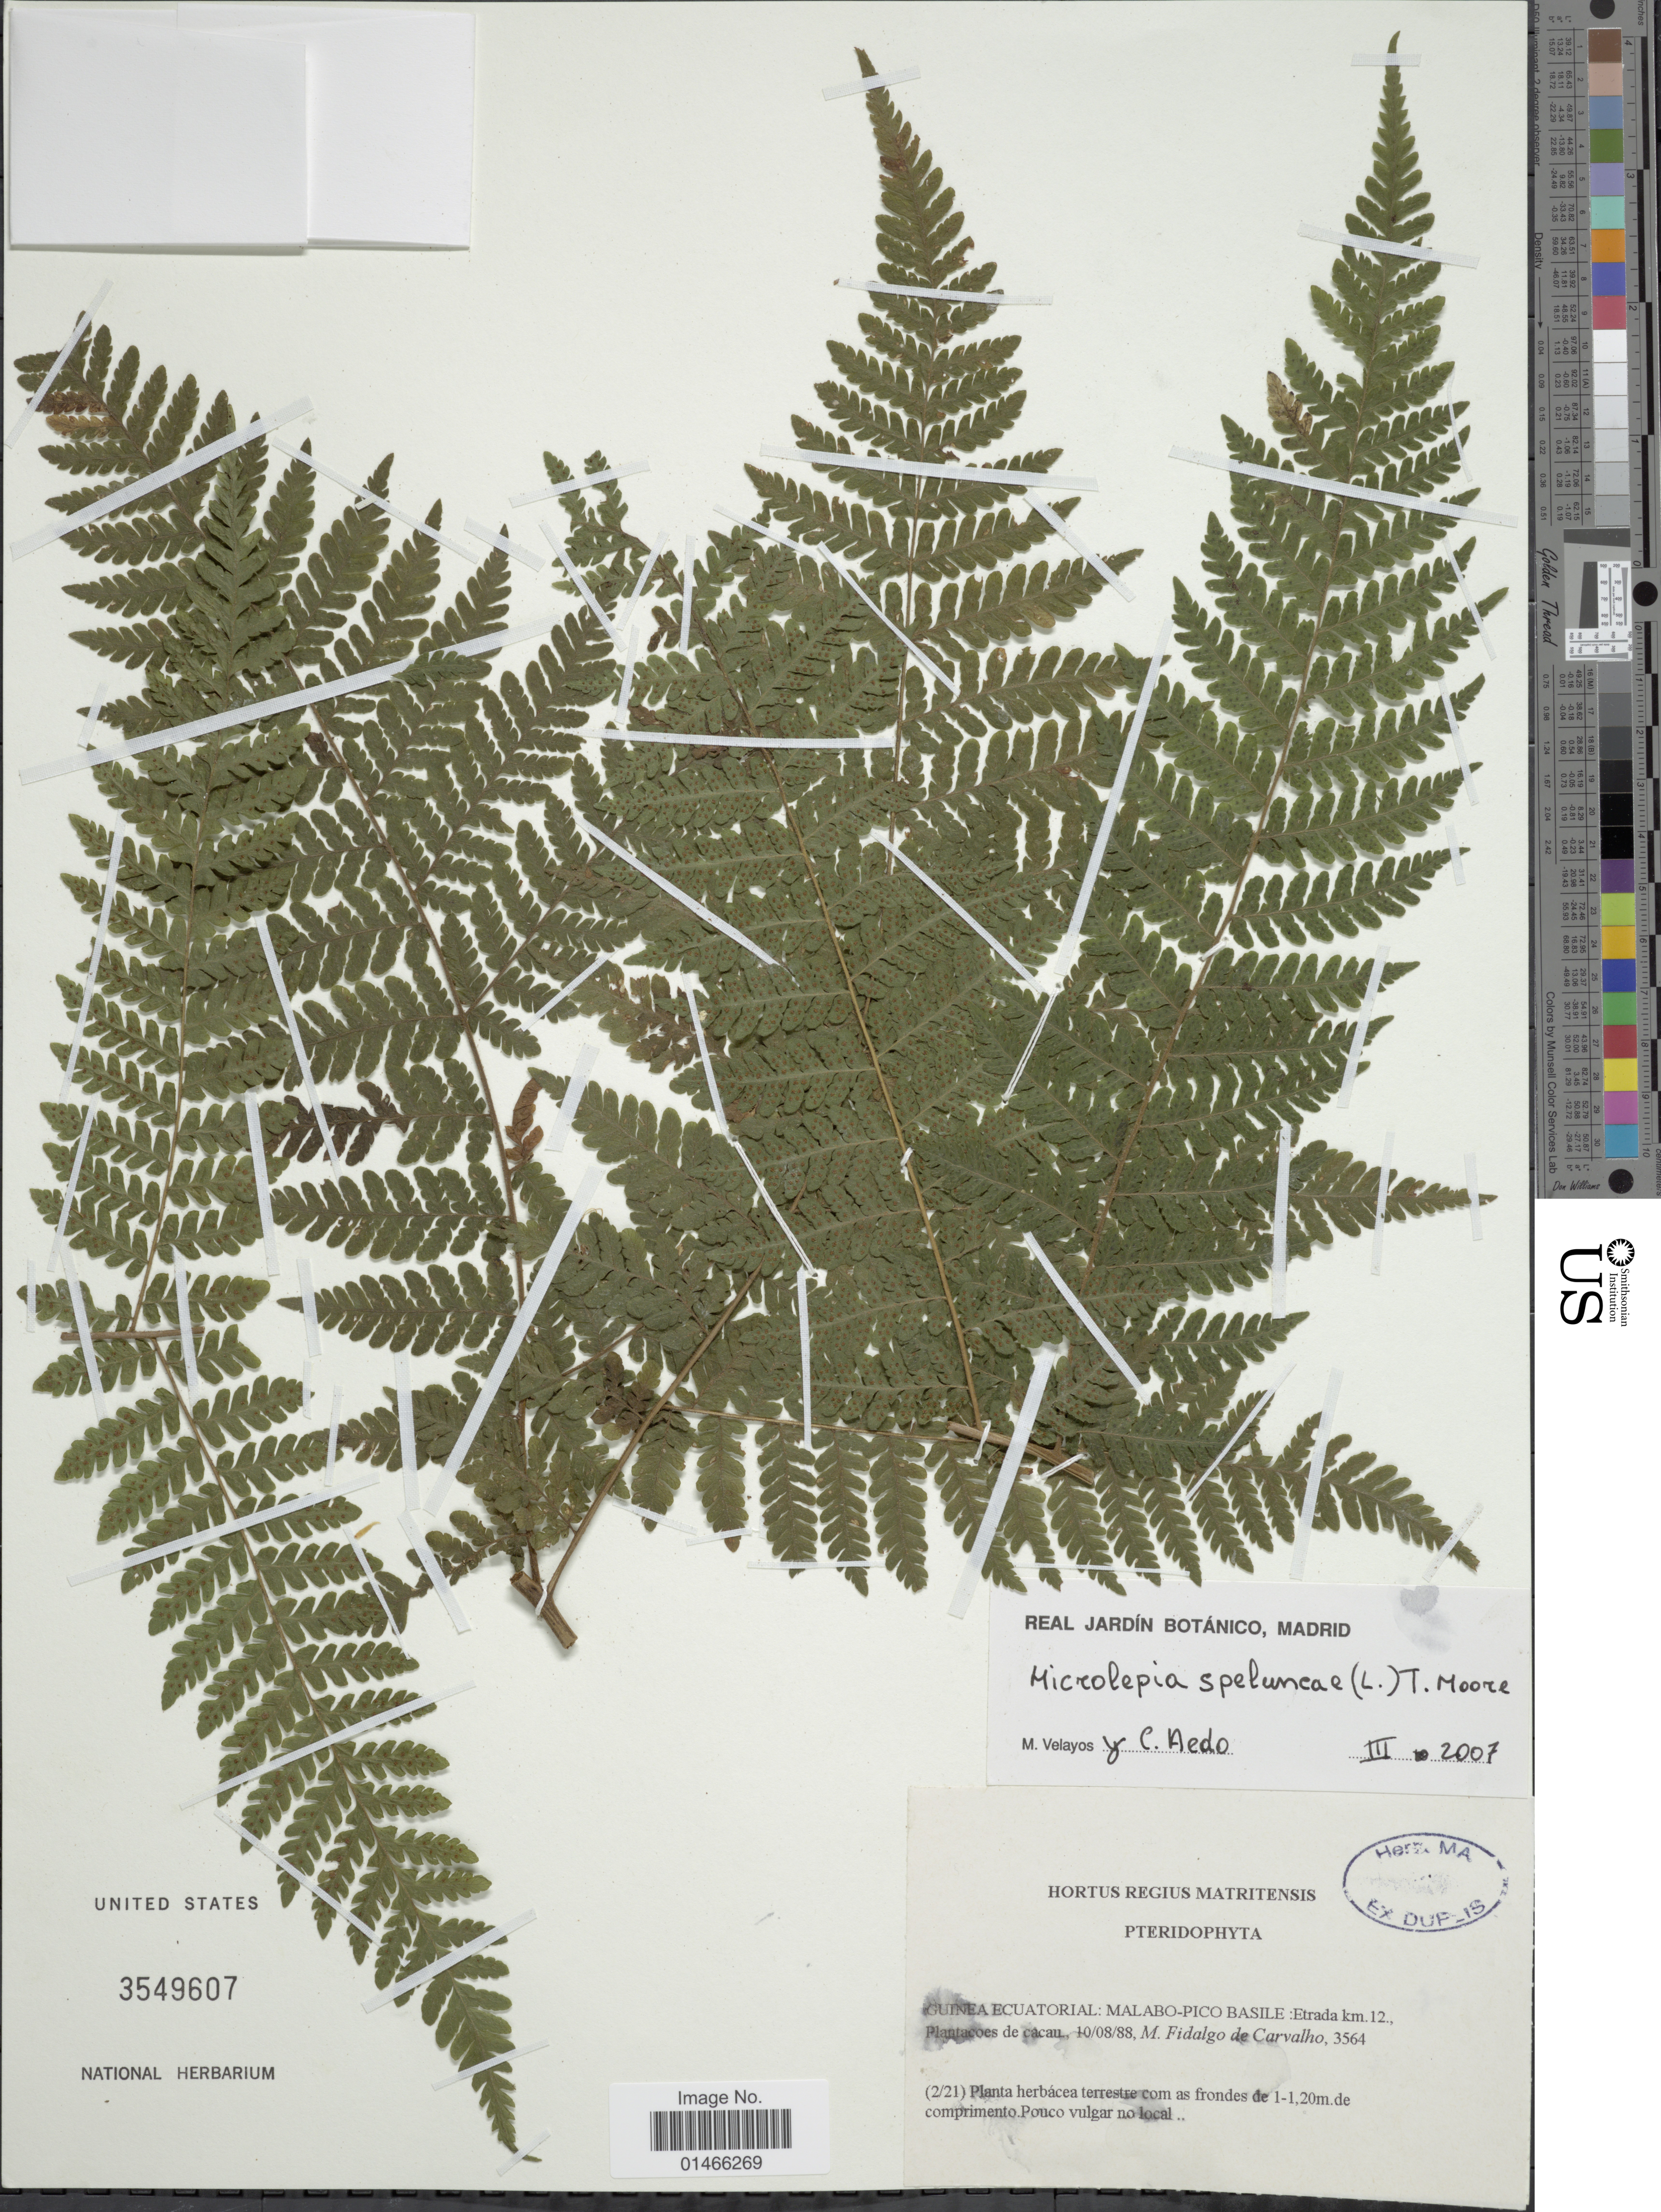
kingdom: Plantae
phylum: Tracheophyta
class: Polypodiopsida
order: Polypodiales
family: Dennstaedtiaceae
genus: Microlepia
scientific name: Microlepia speluncae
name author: (L.) T. Moore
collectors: M. Fidalgo de Carvalho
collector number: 3564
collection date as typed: Transcribed d/m/y: 10/8/88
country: Equatorial Guinea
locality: Guinea Ecuatorial: Malabo-Pico Basile: Etrada km 12, Plantacoes de cacam.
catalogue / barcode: US 3549607